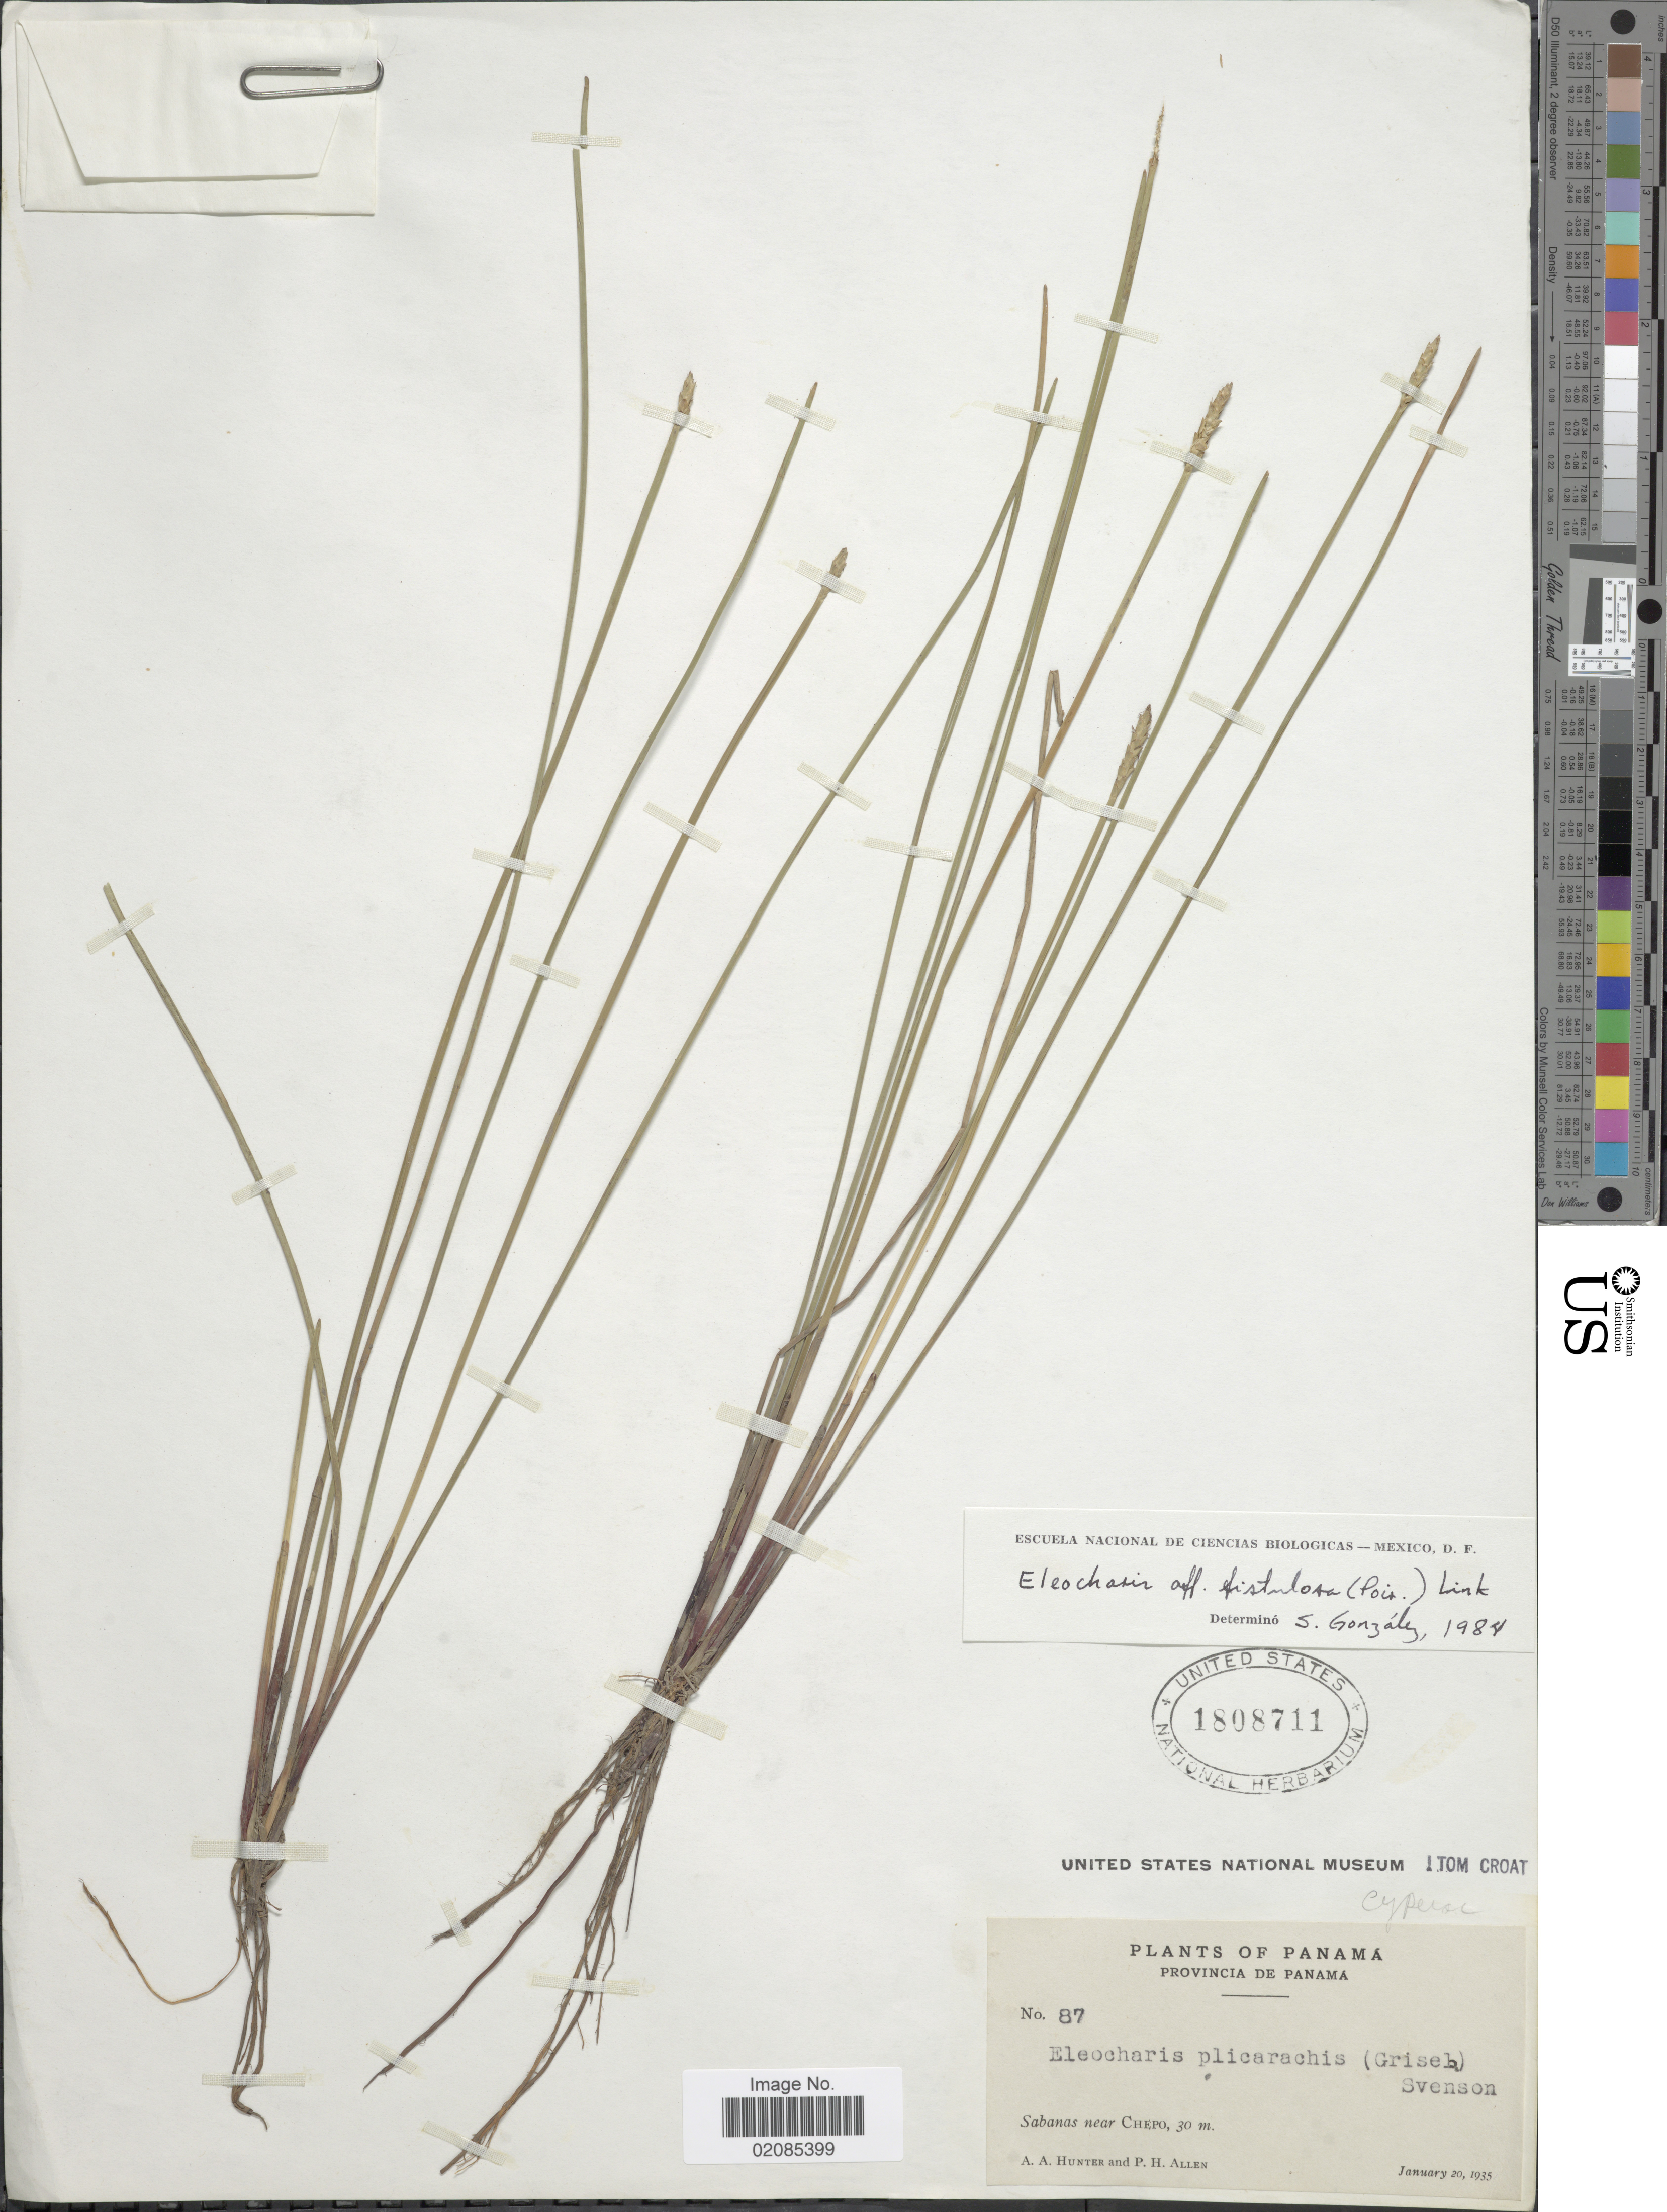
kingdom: Plantae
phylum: Tracheophyta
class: Liliopsida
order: Poales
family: Cyperaceae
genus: Eleocharis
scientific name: Eleocharis sp.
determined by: Strong, Mark T., (BOT), Smithsonian Institution - National Museum of Natural History (UNITED STATES)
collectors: A. Hunter & P. H. Allen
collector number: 87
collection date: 1935-01-20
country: Panama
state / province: Panamá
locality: Sabanas near Chepo.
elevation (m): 30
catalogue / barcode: US 1808711